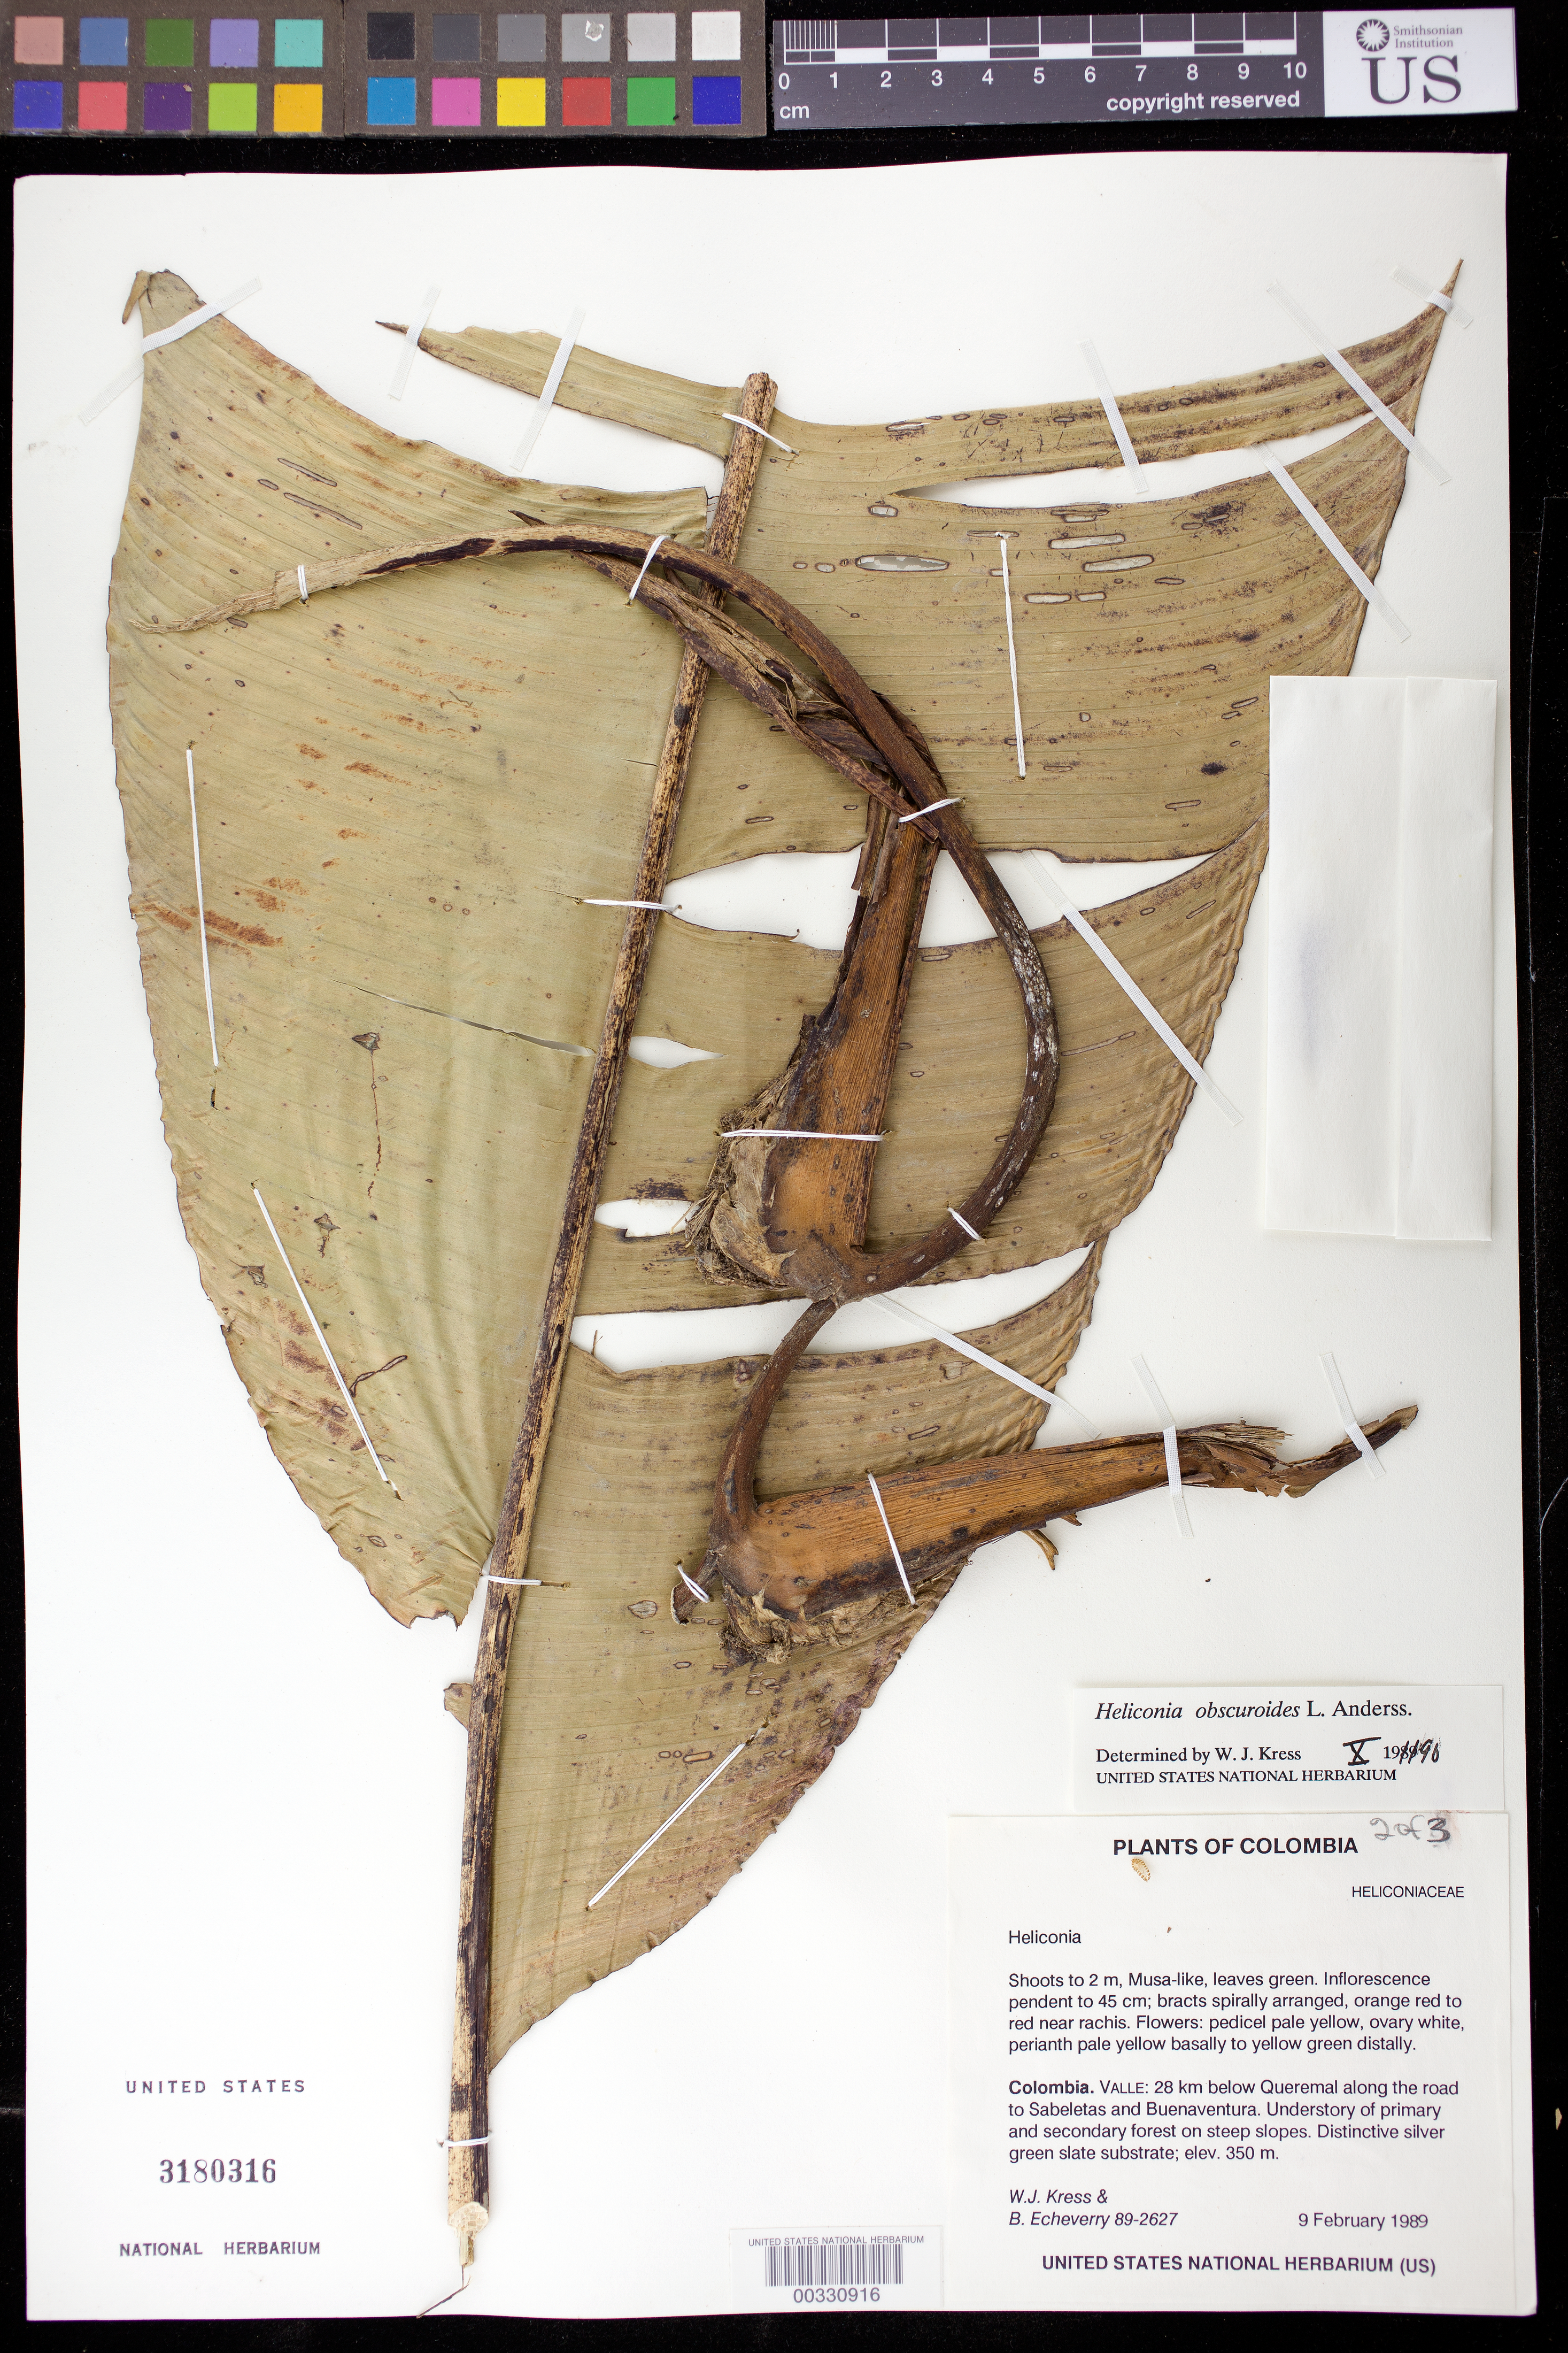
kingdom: Plantae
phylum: Tracheophyta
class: Liliopsida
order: Zingiberales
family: Heliconiaceae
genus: Heliconia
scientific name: Heliconia obscuroides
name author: L. Andersson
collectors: W. J. Kress & B. Echeverry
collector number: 89-2627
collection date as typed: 09 Feb 1989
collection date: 1989-02-09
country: Colombia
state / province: Valle del Cauca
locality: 28 km below Queremal along road to Sabeletas and Buena Ventura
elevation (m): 350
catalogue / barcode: US 3180316